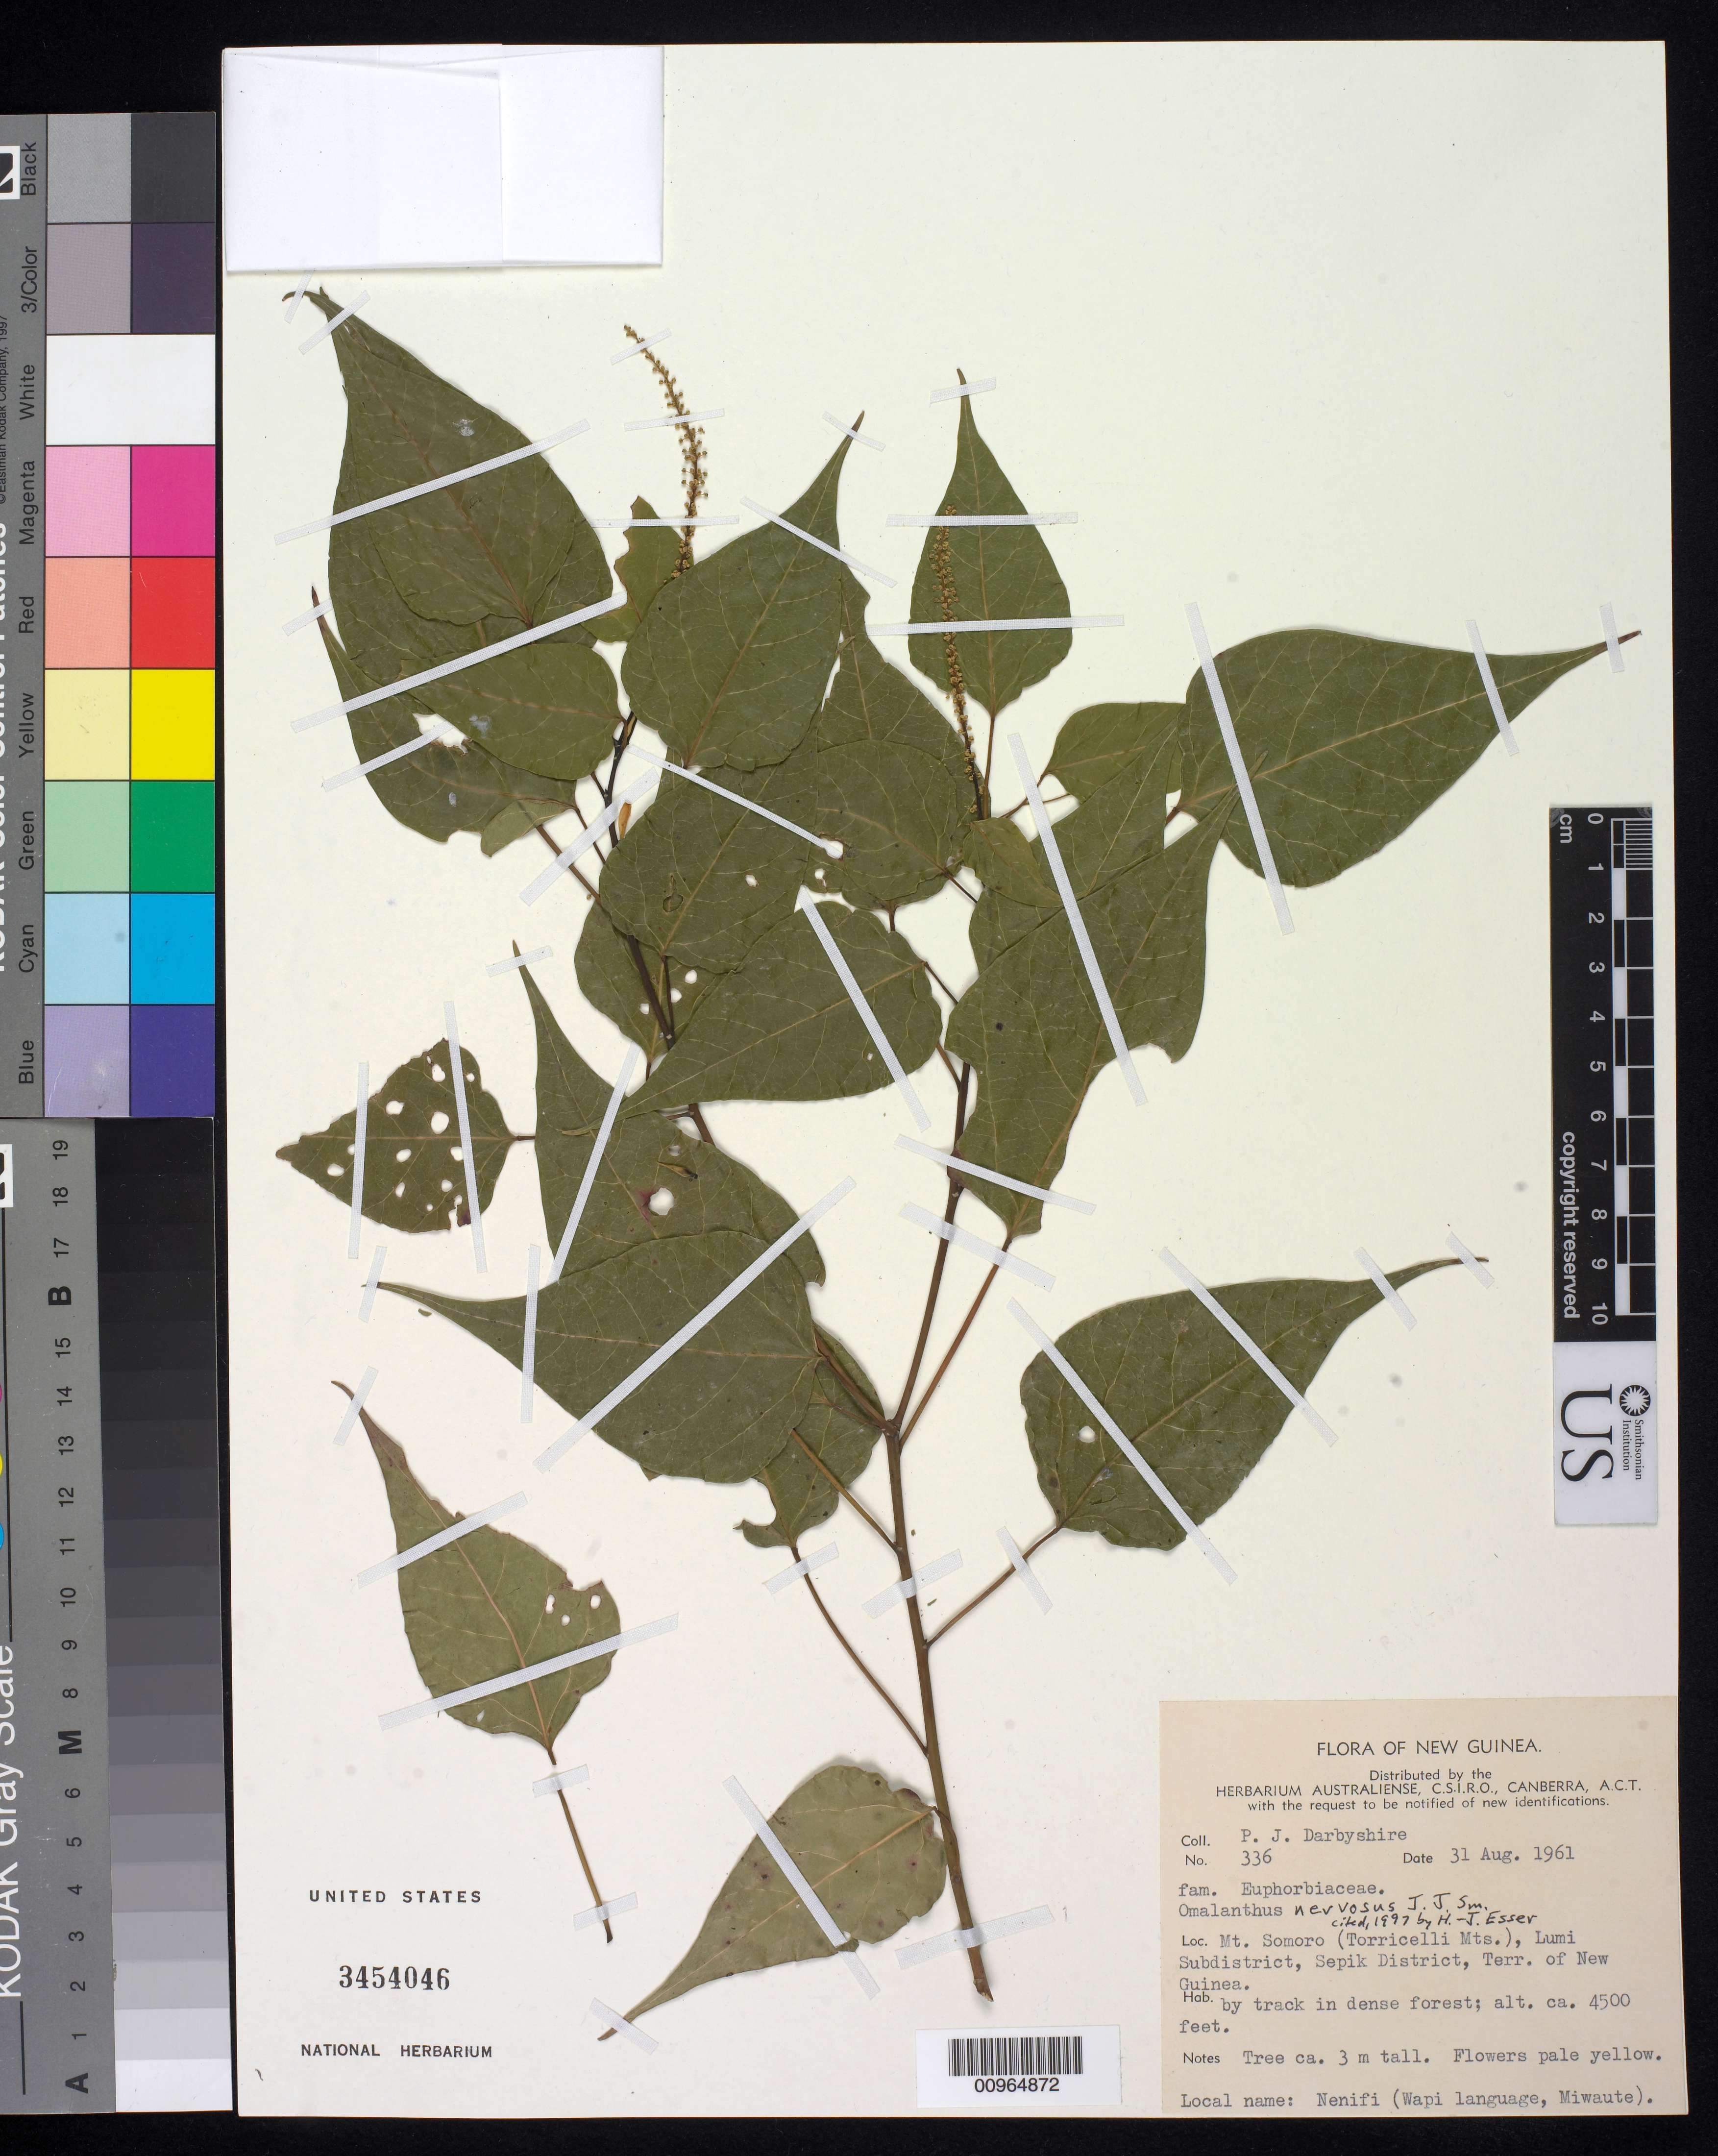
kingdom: Plantae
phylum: Tracheophyta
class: Magnoliopsida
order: Malpighiales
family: Euphorbiaceae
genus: Homalanthus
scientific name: Homalanthus nervosus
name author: J.J. Sm.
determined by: Esser, Hans -J., (HUH)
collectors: P. Darbyshire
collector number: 336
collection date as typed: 31 Aug 1961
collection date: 1961-08-31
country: Papua New Guinea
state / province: Sandaun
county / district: Lumi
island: New Guinea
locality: Mt. Somoro (Torricelli Mts.). By track in dense forest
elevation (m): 1372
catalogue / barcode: US 3454046